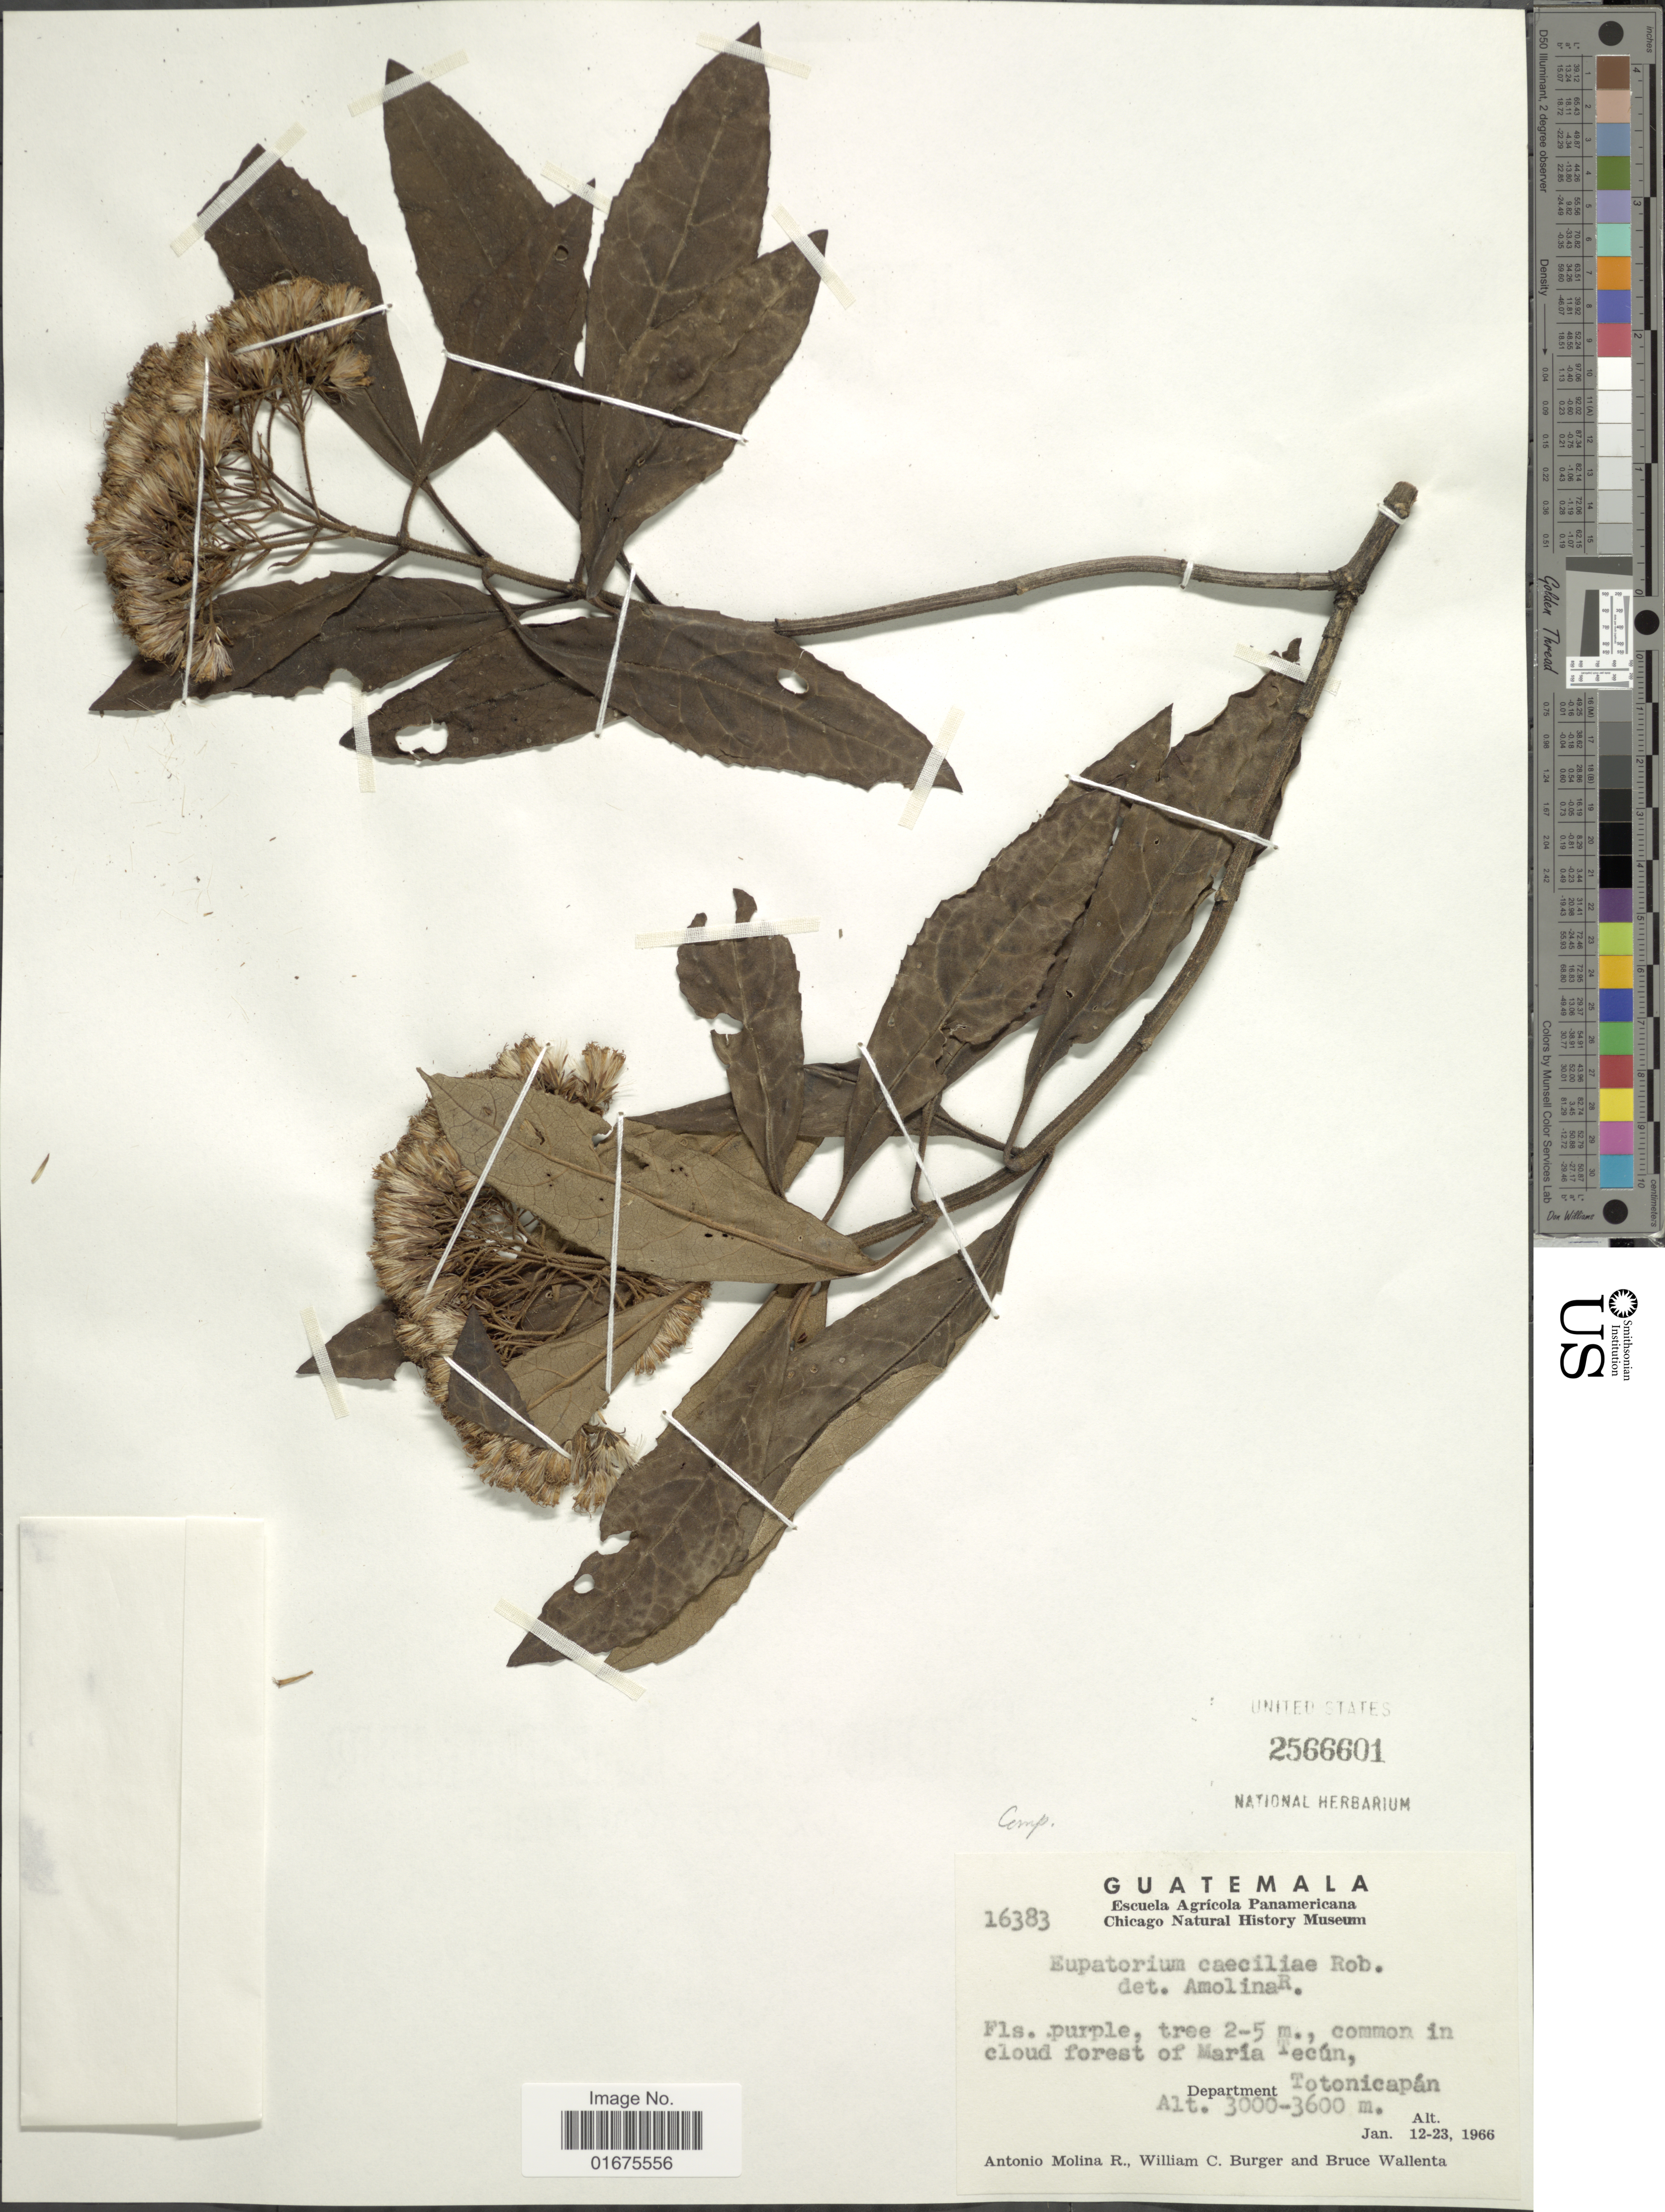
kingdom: Plantae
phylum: Tracheophyta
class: Magnoliopsida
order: Asterales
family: Asteraceae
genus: Ageratina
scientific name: Ageratina caeciliae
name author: (B.L. Rob.) R.M. King & H. Rob.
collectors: A. Molina R., W. Burger & B. Wallenta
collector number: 16383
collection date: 1966-01-12/1966-01-23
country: Guatemala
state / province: Totonicapan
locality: Common in cloud forest of Maria Tecun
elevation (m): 3000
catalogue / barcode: US 2566601